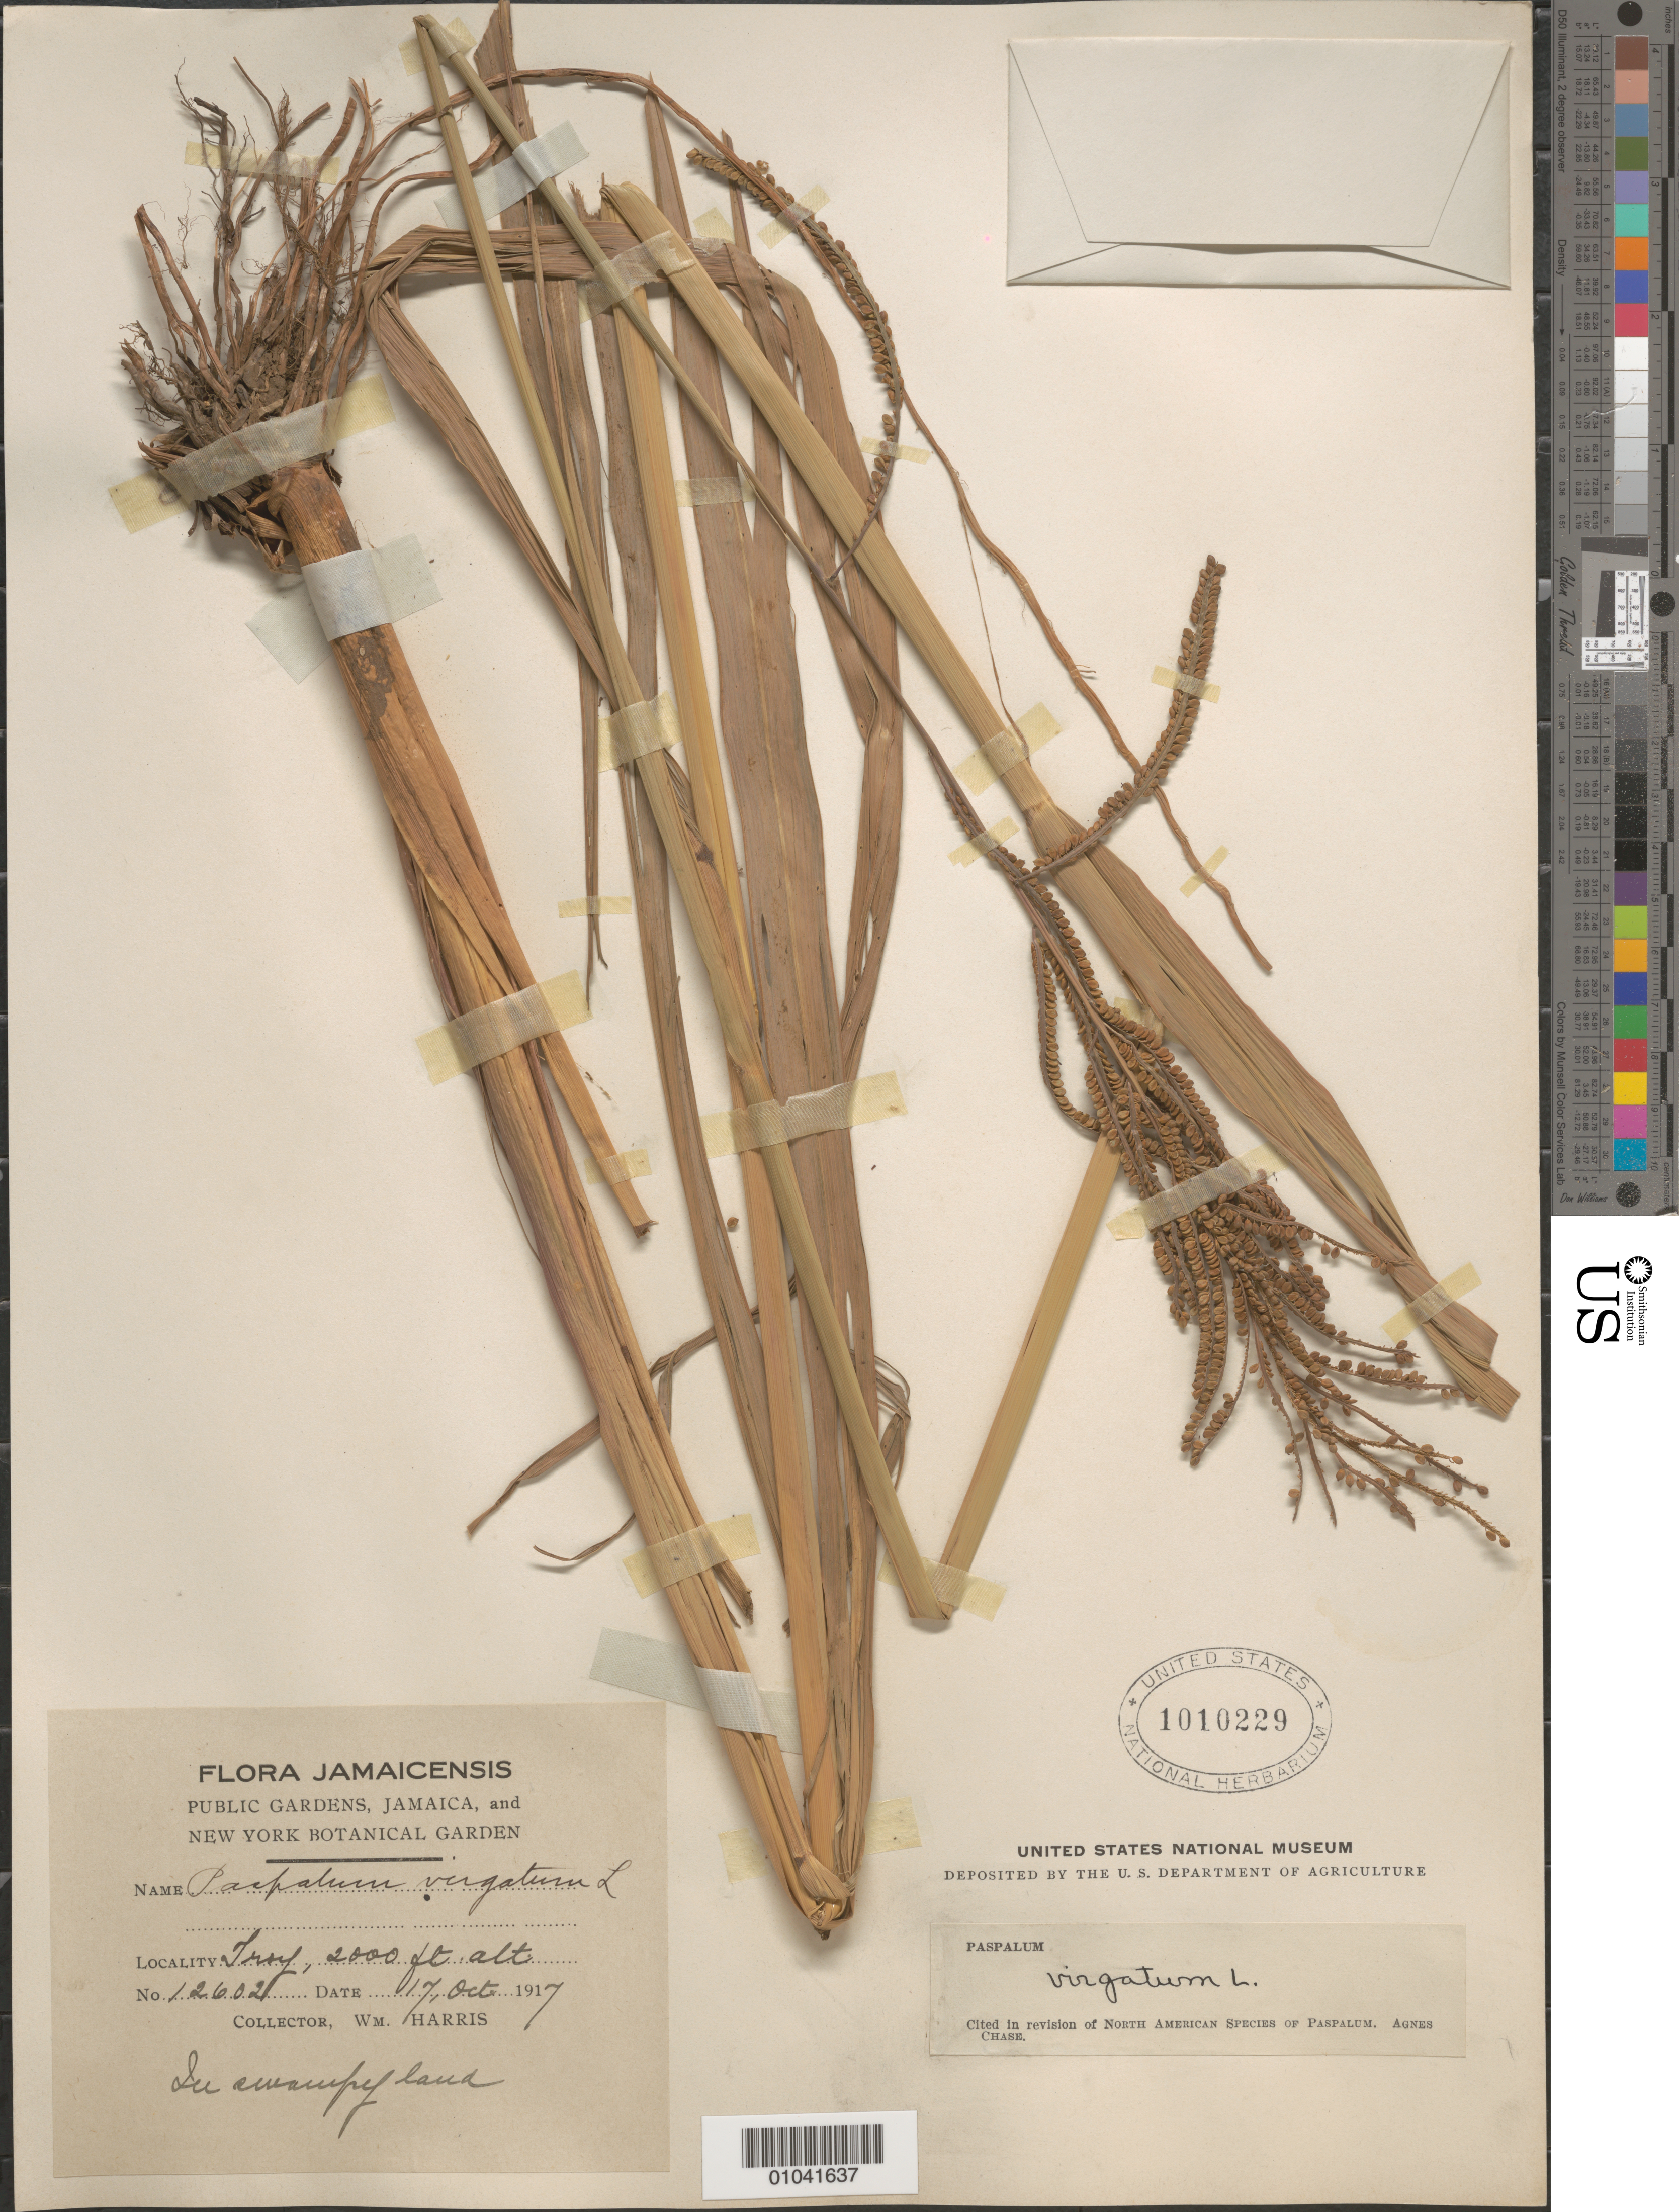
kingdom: Plantae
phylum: Tracheophyta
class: Liliopsida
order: Poales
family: Poaceae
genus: Paspalum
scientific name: Paspalum virgatum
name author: L.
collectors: W. Harris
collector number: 12602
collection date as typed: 17 Oct 1917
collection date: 1917-10-17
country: Jamaica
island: Jamaica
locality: Troy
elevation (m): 610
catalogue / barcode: US 1010229